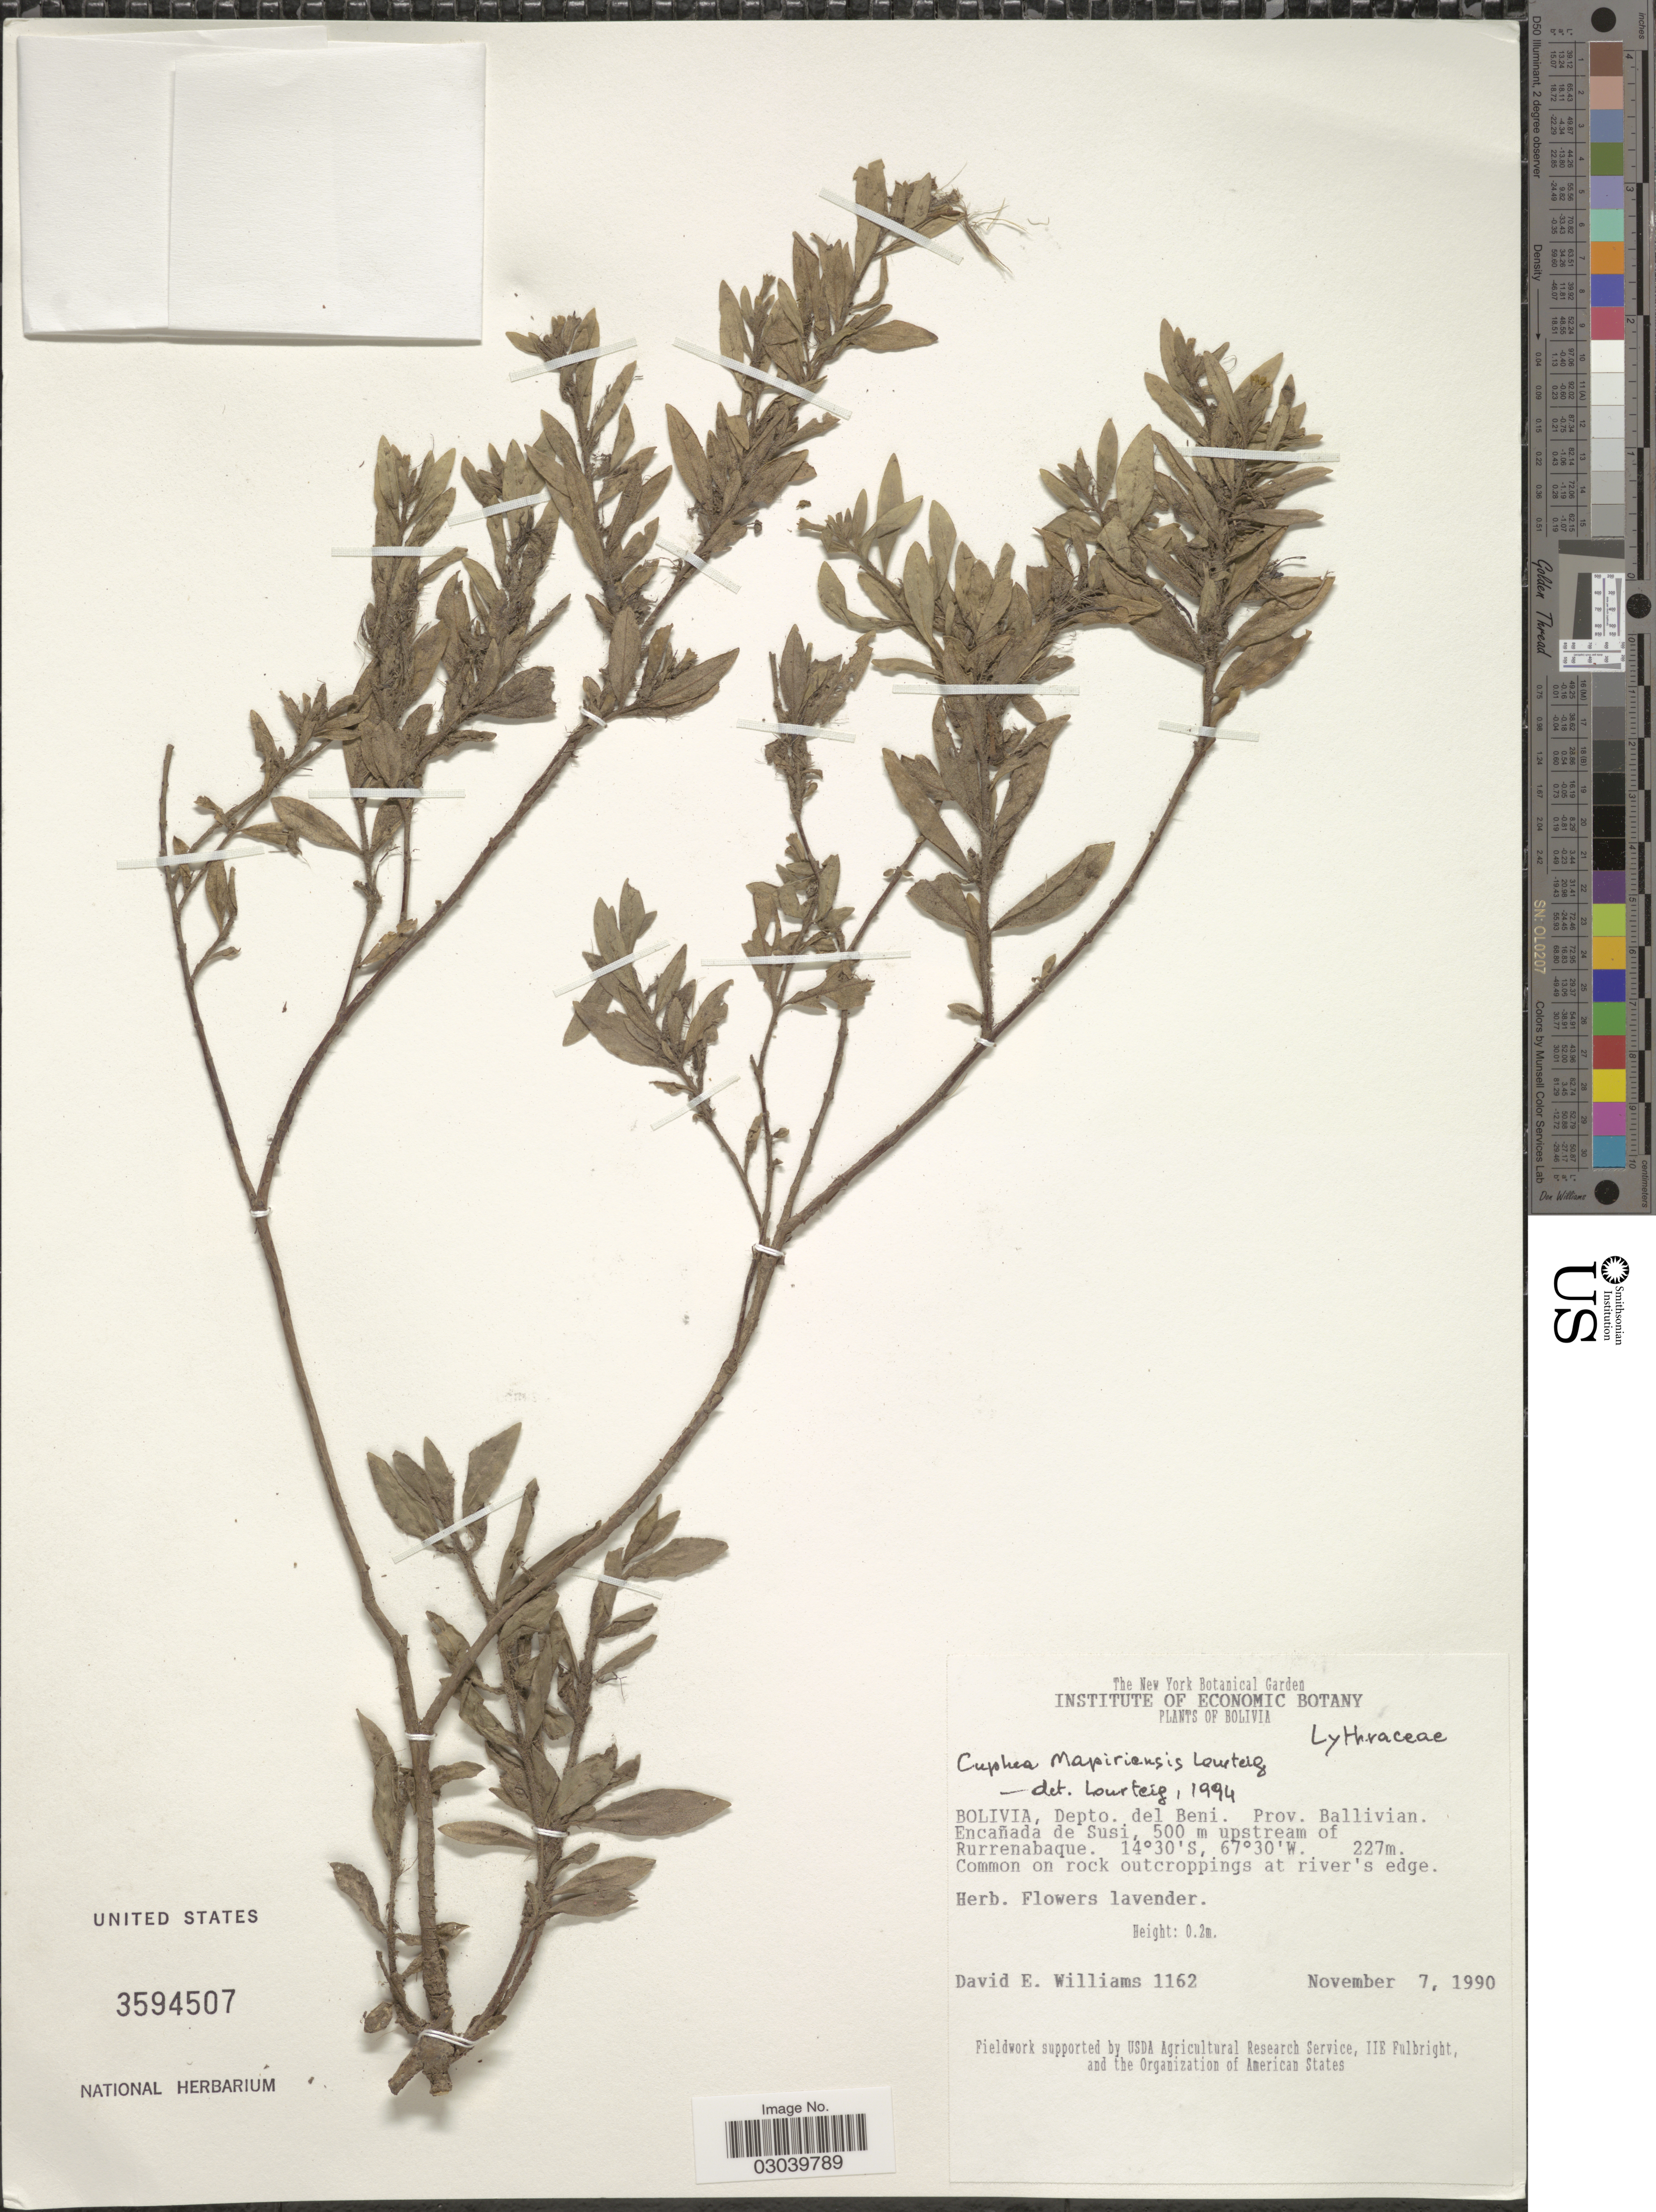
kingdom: Plantae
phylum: Tracheophyta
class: Magnoliopsida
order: Myrtales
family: Lythraceae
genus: Cuphea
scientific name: Cuphea mapiriensis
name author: Lourteig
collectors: D. E. Williams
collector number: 1162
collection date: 1990-11-07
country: Bolivia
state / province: Beni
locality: Depto. del Beni. Prov. Ballivian. Encañada de Susi, 500 m upstream of Rurrenabaque.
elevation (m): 227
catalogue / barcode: US 3594507